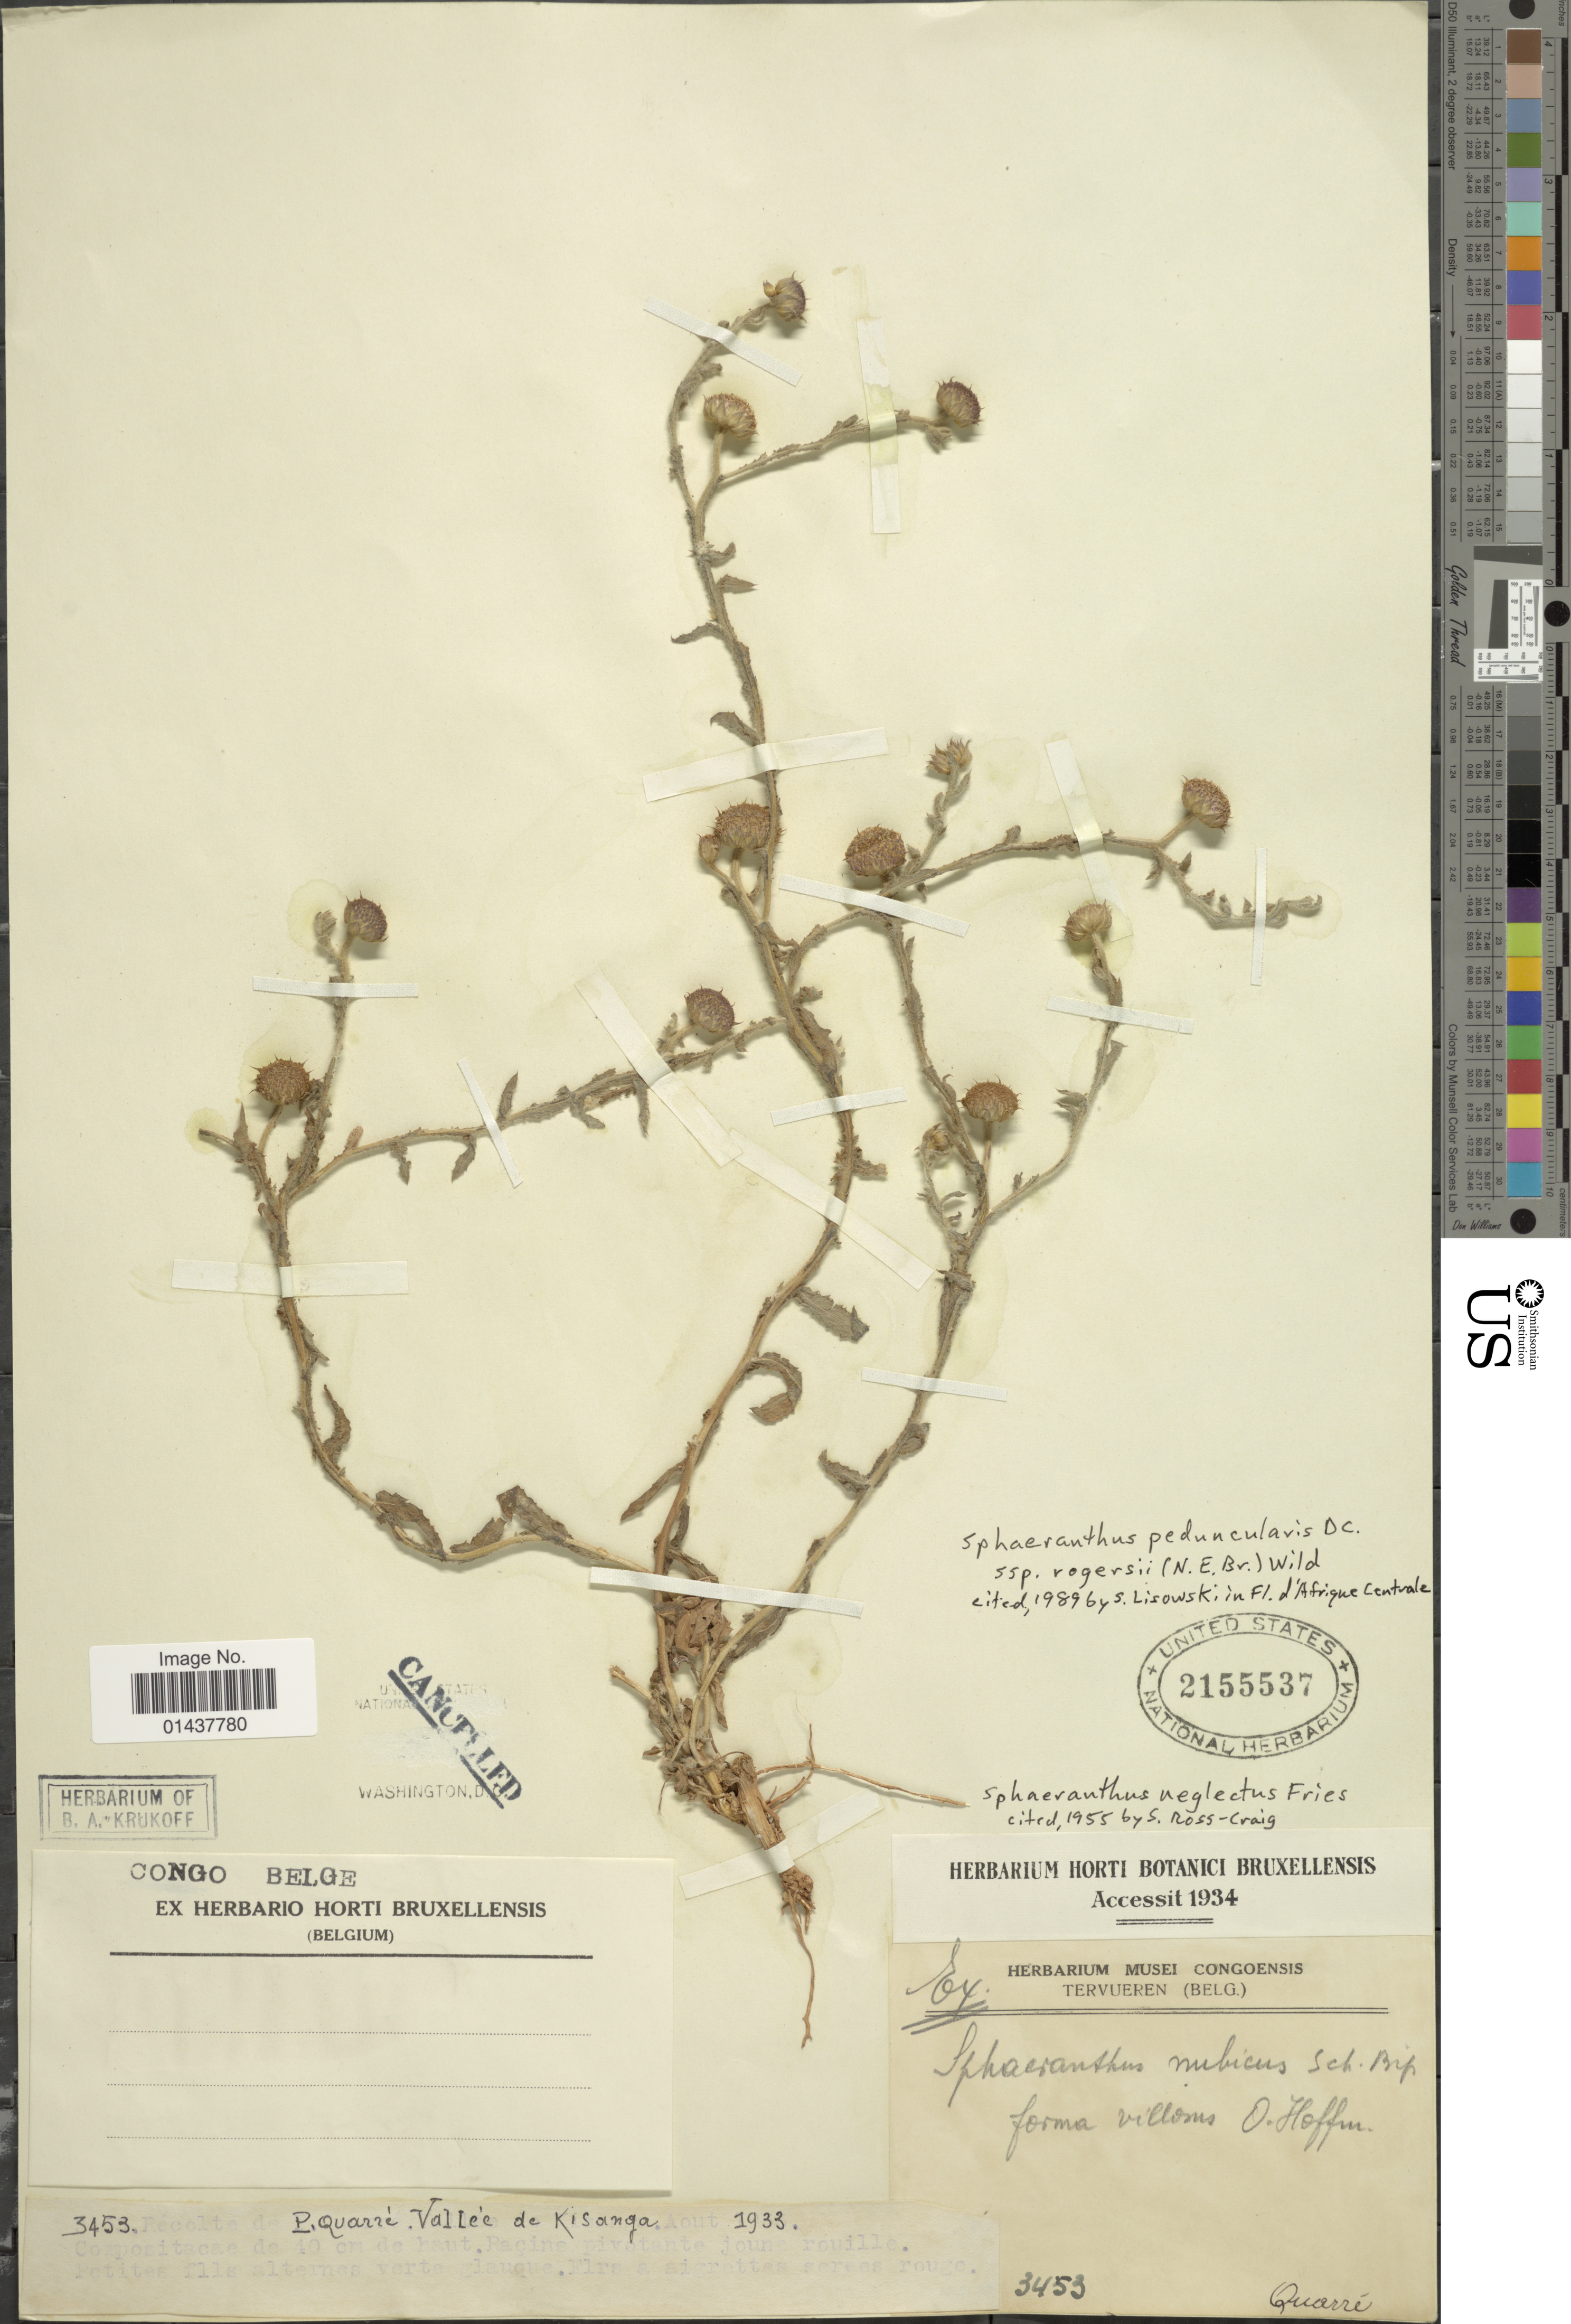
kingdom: Plantae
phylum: Tracheophyta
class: Magnoliopsida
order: Asterales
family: Asteraceae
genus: Sphaeranthus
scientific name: Sphaeranthus peduncularis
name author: DC.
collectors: -. Quarre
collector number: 3553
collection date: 1933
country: Congo, Democratic Republic of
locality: Congo Belge, Vallée de Kisanga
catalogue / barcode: US 2155537